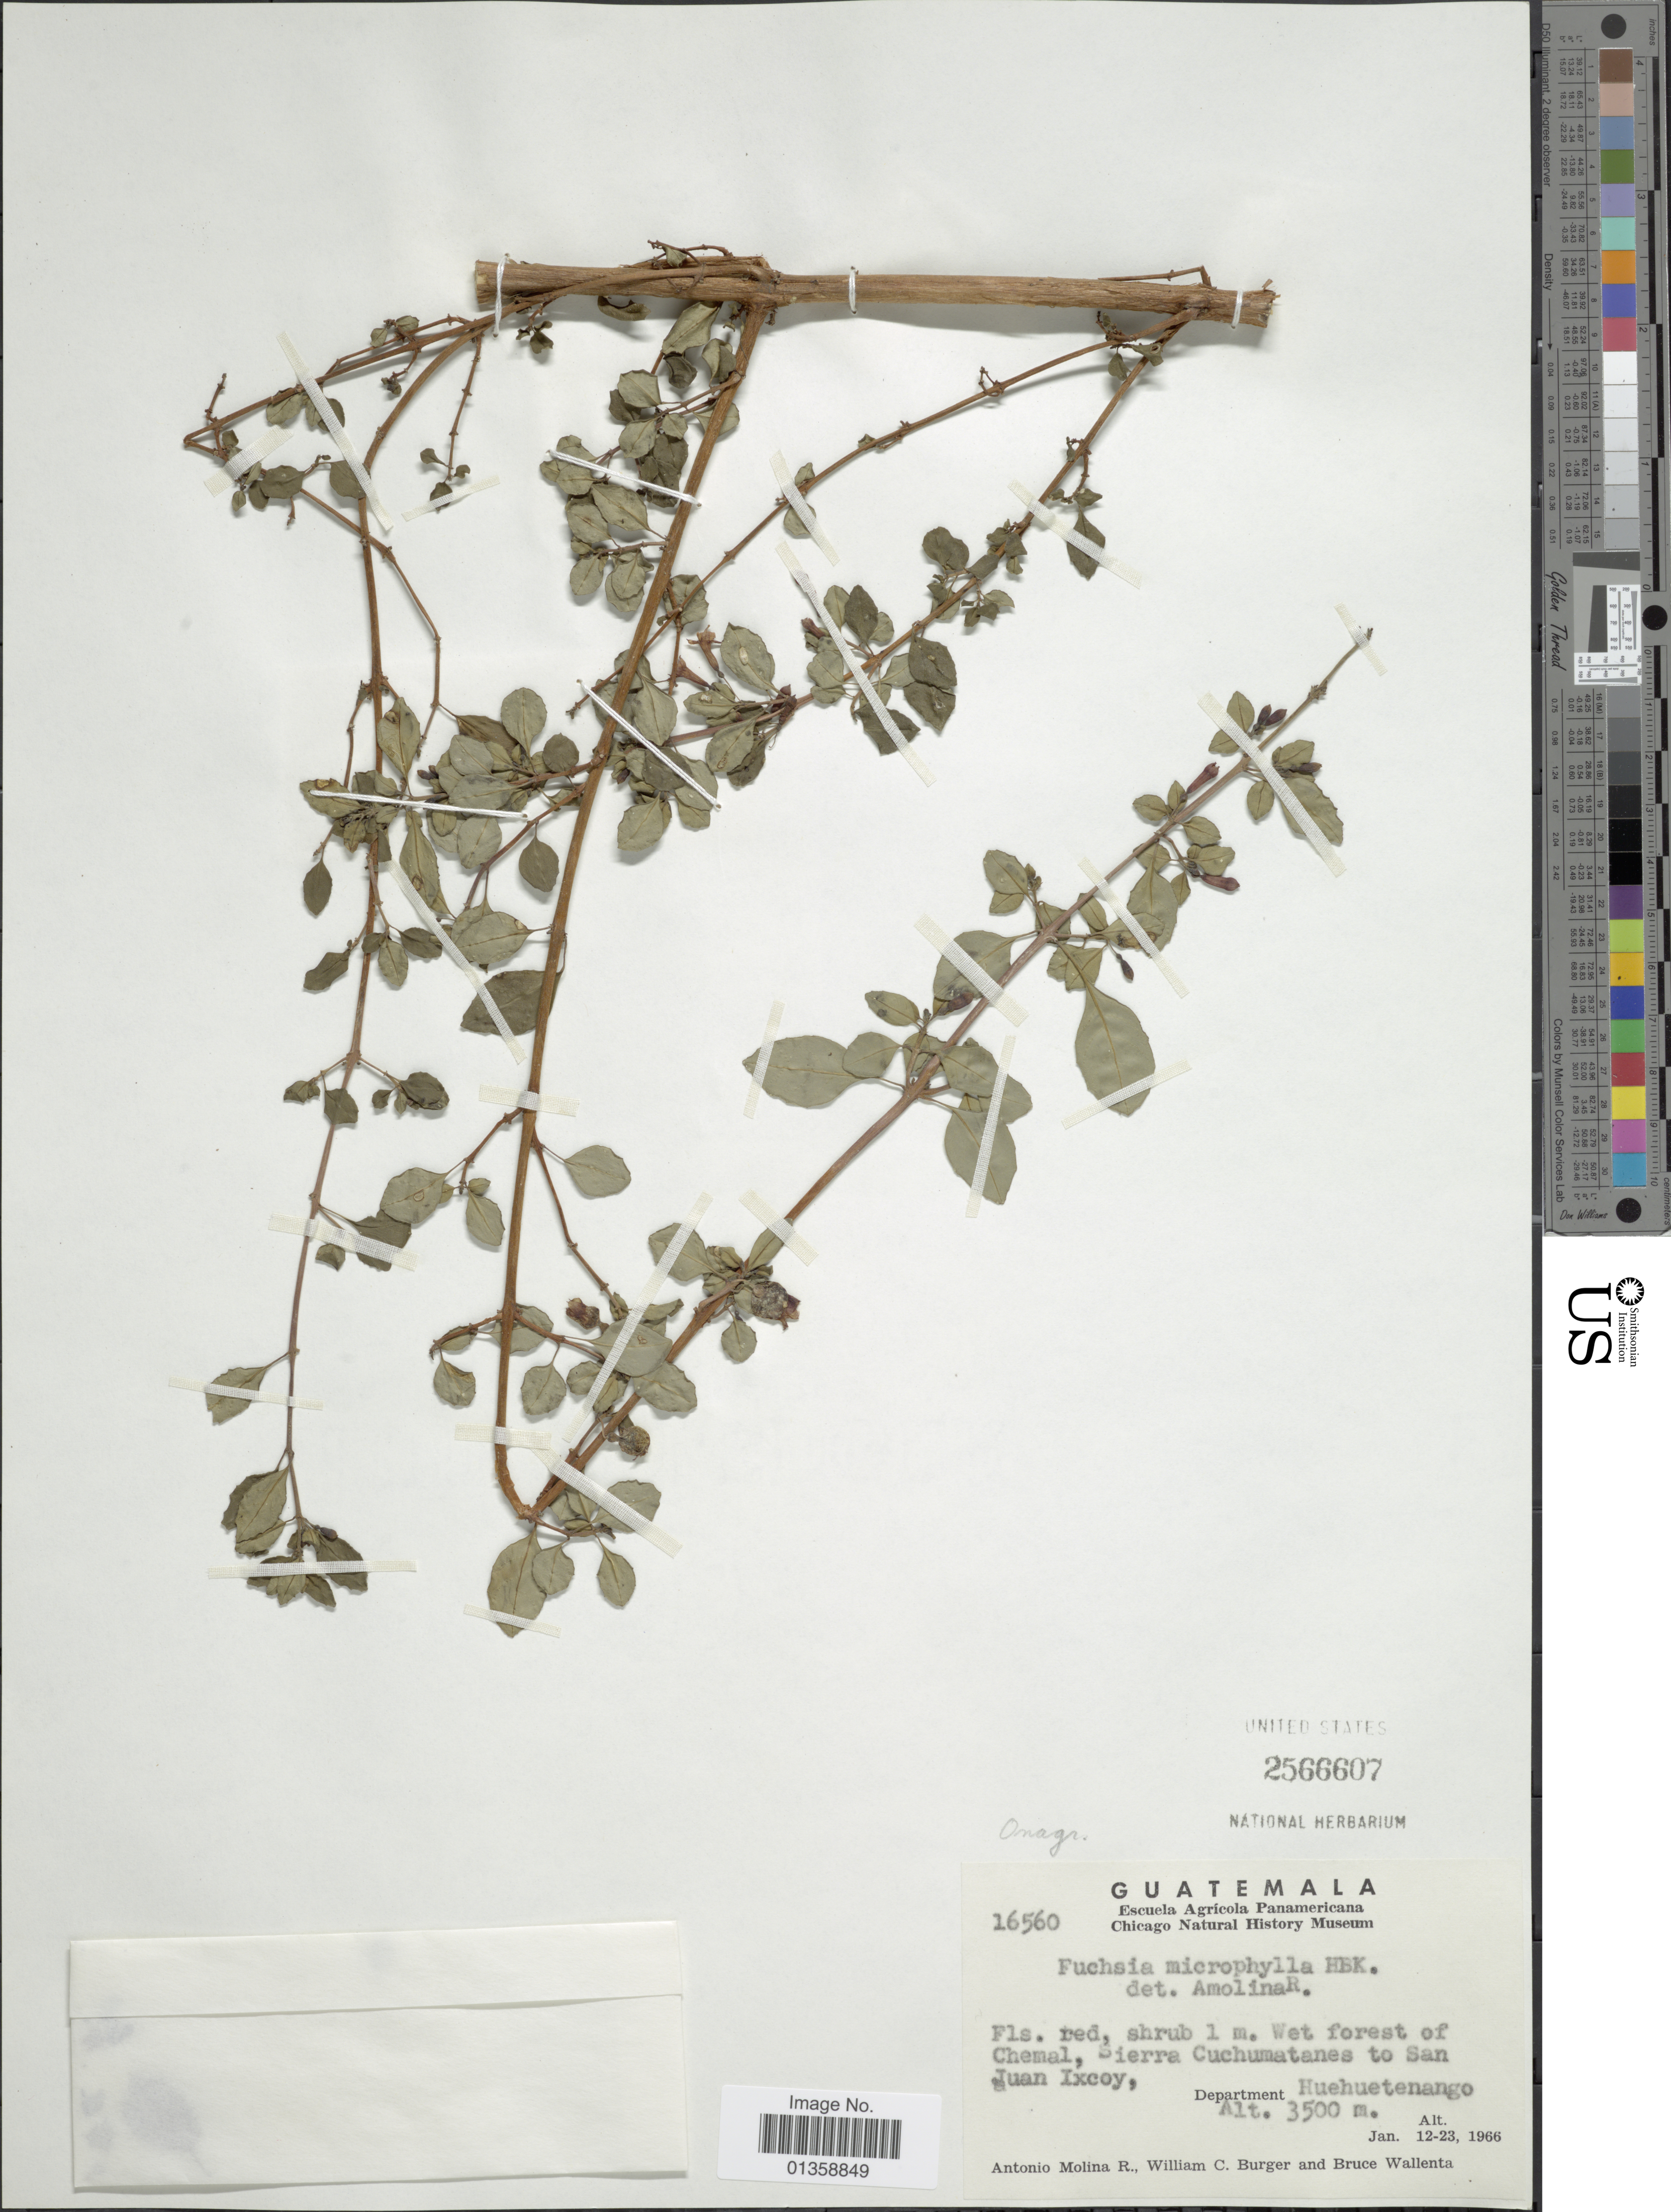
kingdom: Plantae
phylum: Tracheophyta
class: Magnoliopsida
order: Myrtales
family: Onagraceae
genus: Fuchsia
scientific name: Fuchsia microphylla subsp. microphylla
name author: Kunth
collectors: A. Molina R., W. Burger & B. Wallenta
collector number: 16560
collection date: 1966-01-12/1966-01-23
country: Guatemala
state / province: Huehuetenango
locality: Wet forest of Chemal, Sierra Cuchumatanes to San Juan Ixcoy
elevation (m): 3500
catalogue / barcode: US 2566607